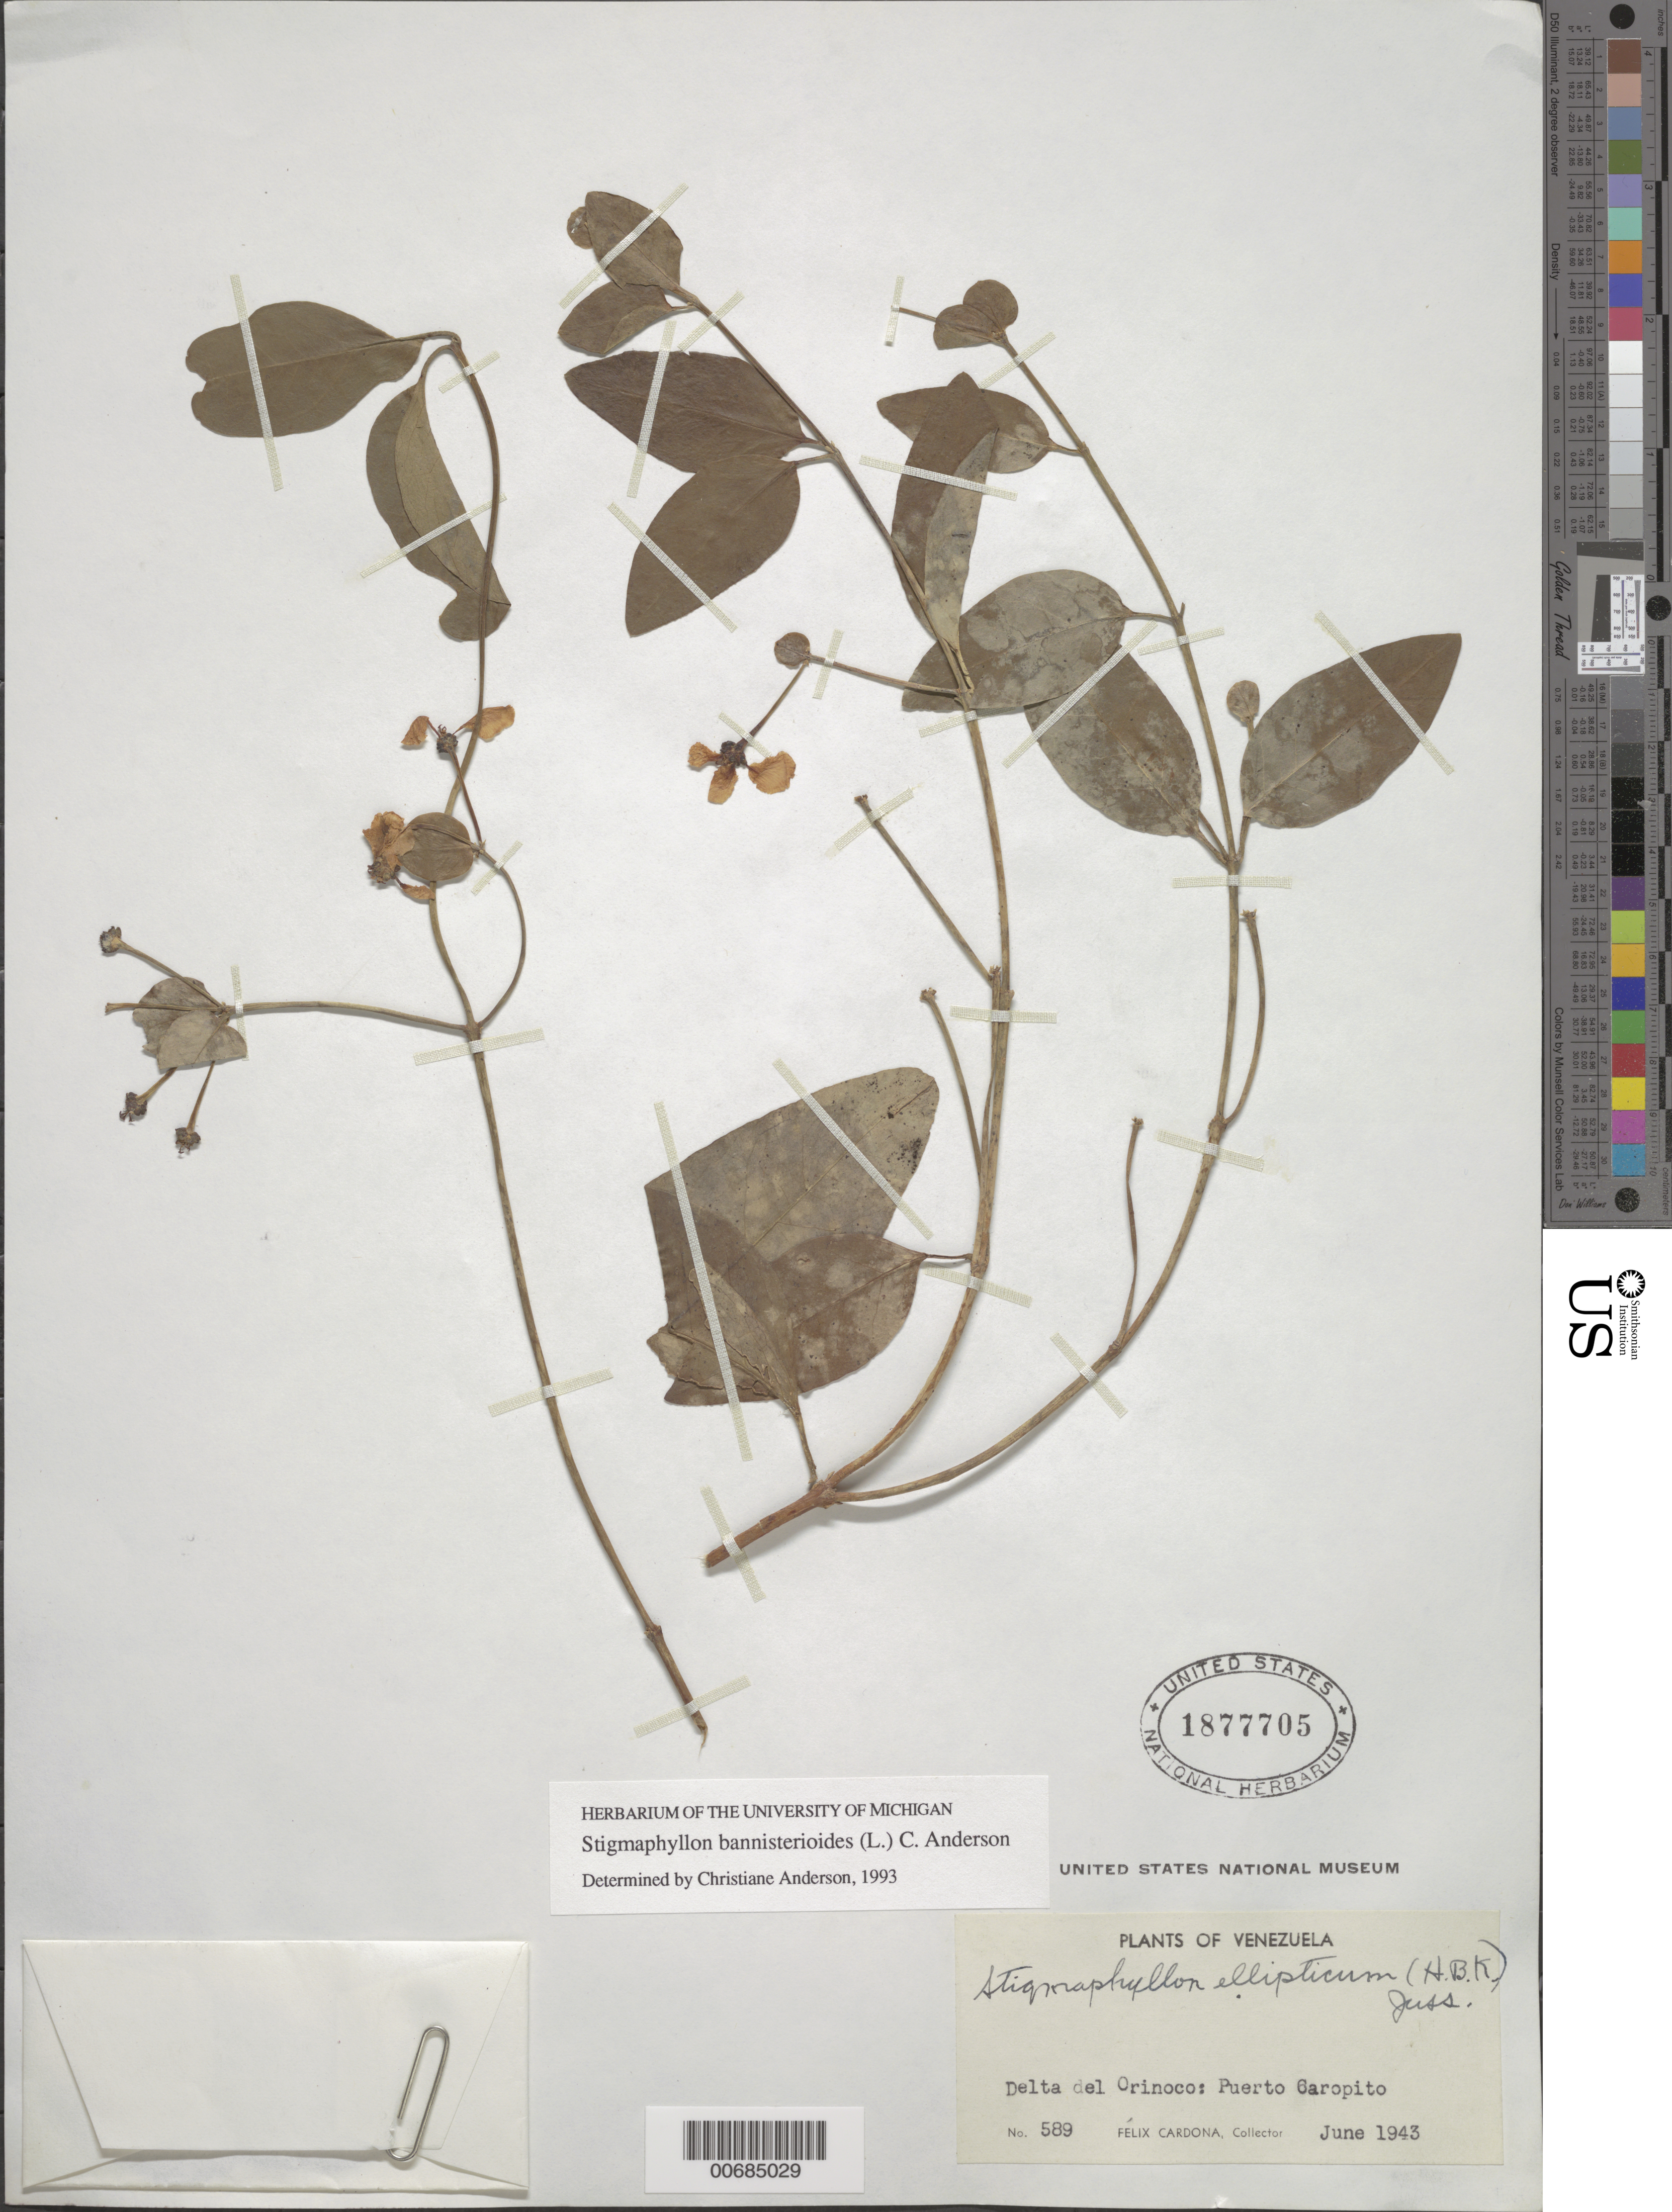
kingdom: Plantae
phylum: Tracheophyta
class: Magnoliopsida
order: Malpighiales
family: Malpighiaceae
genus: Stigmaphyllon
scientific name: Stigmaphyllon bannisterioides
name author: (L.) C.E. Anderson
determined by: Anderson, C.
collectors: F. Cardona Puig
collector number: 589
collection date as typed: Jun-43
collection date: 1943-06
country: Venezuela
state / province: Delta Amacuro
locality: Delta del Orinoco, Puerto Caripito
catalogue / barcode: US 1877705